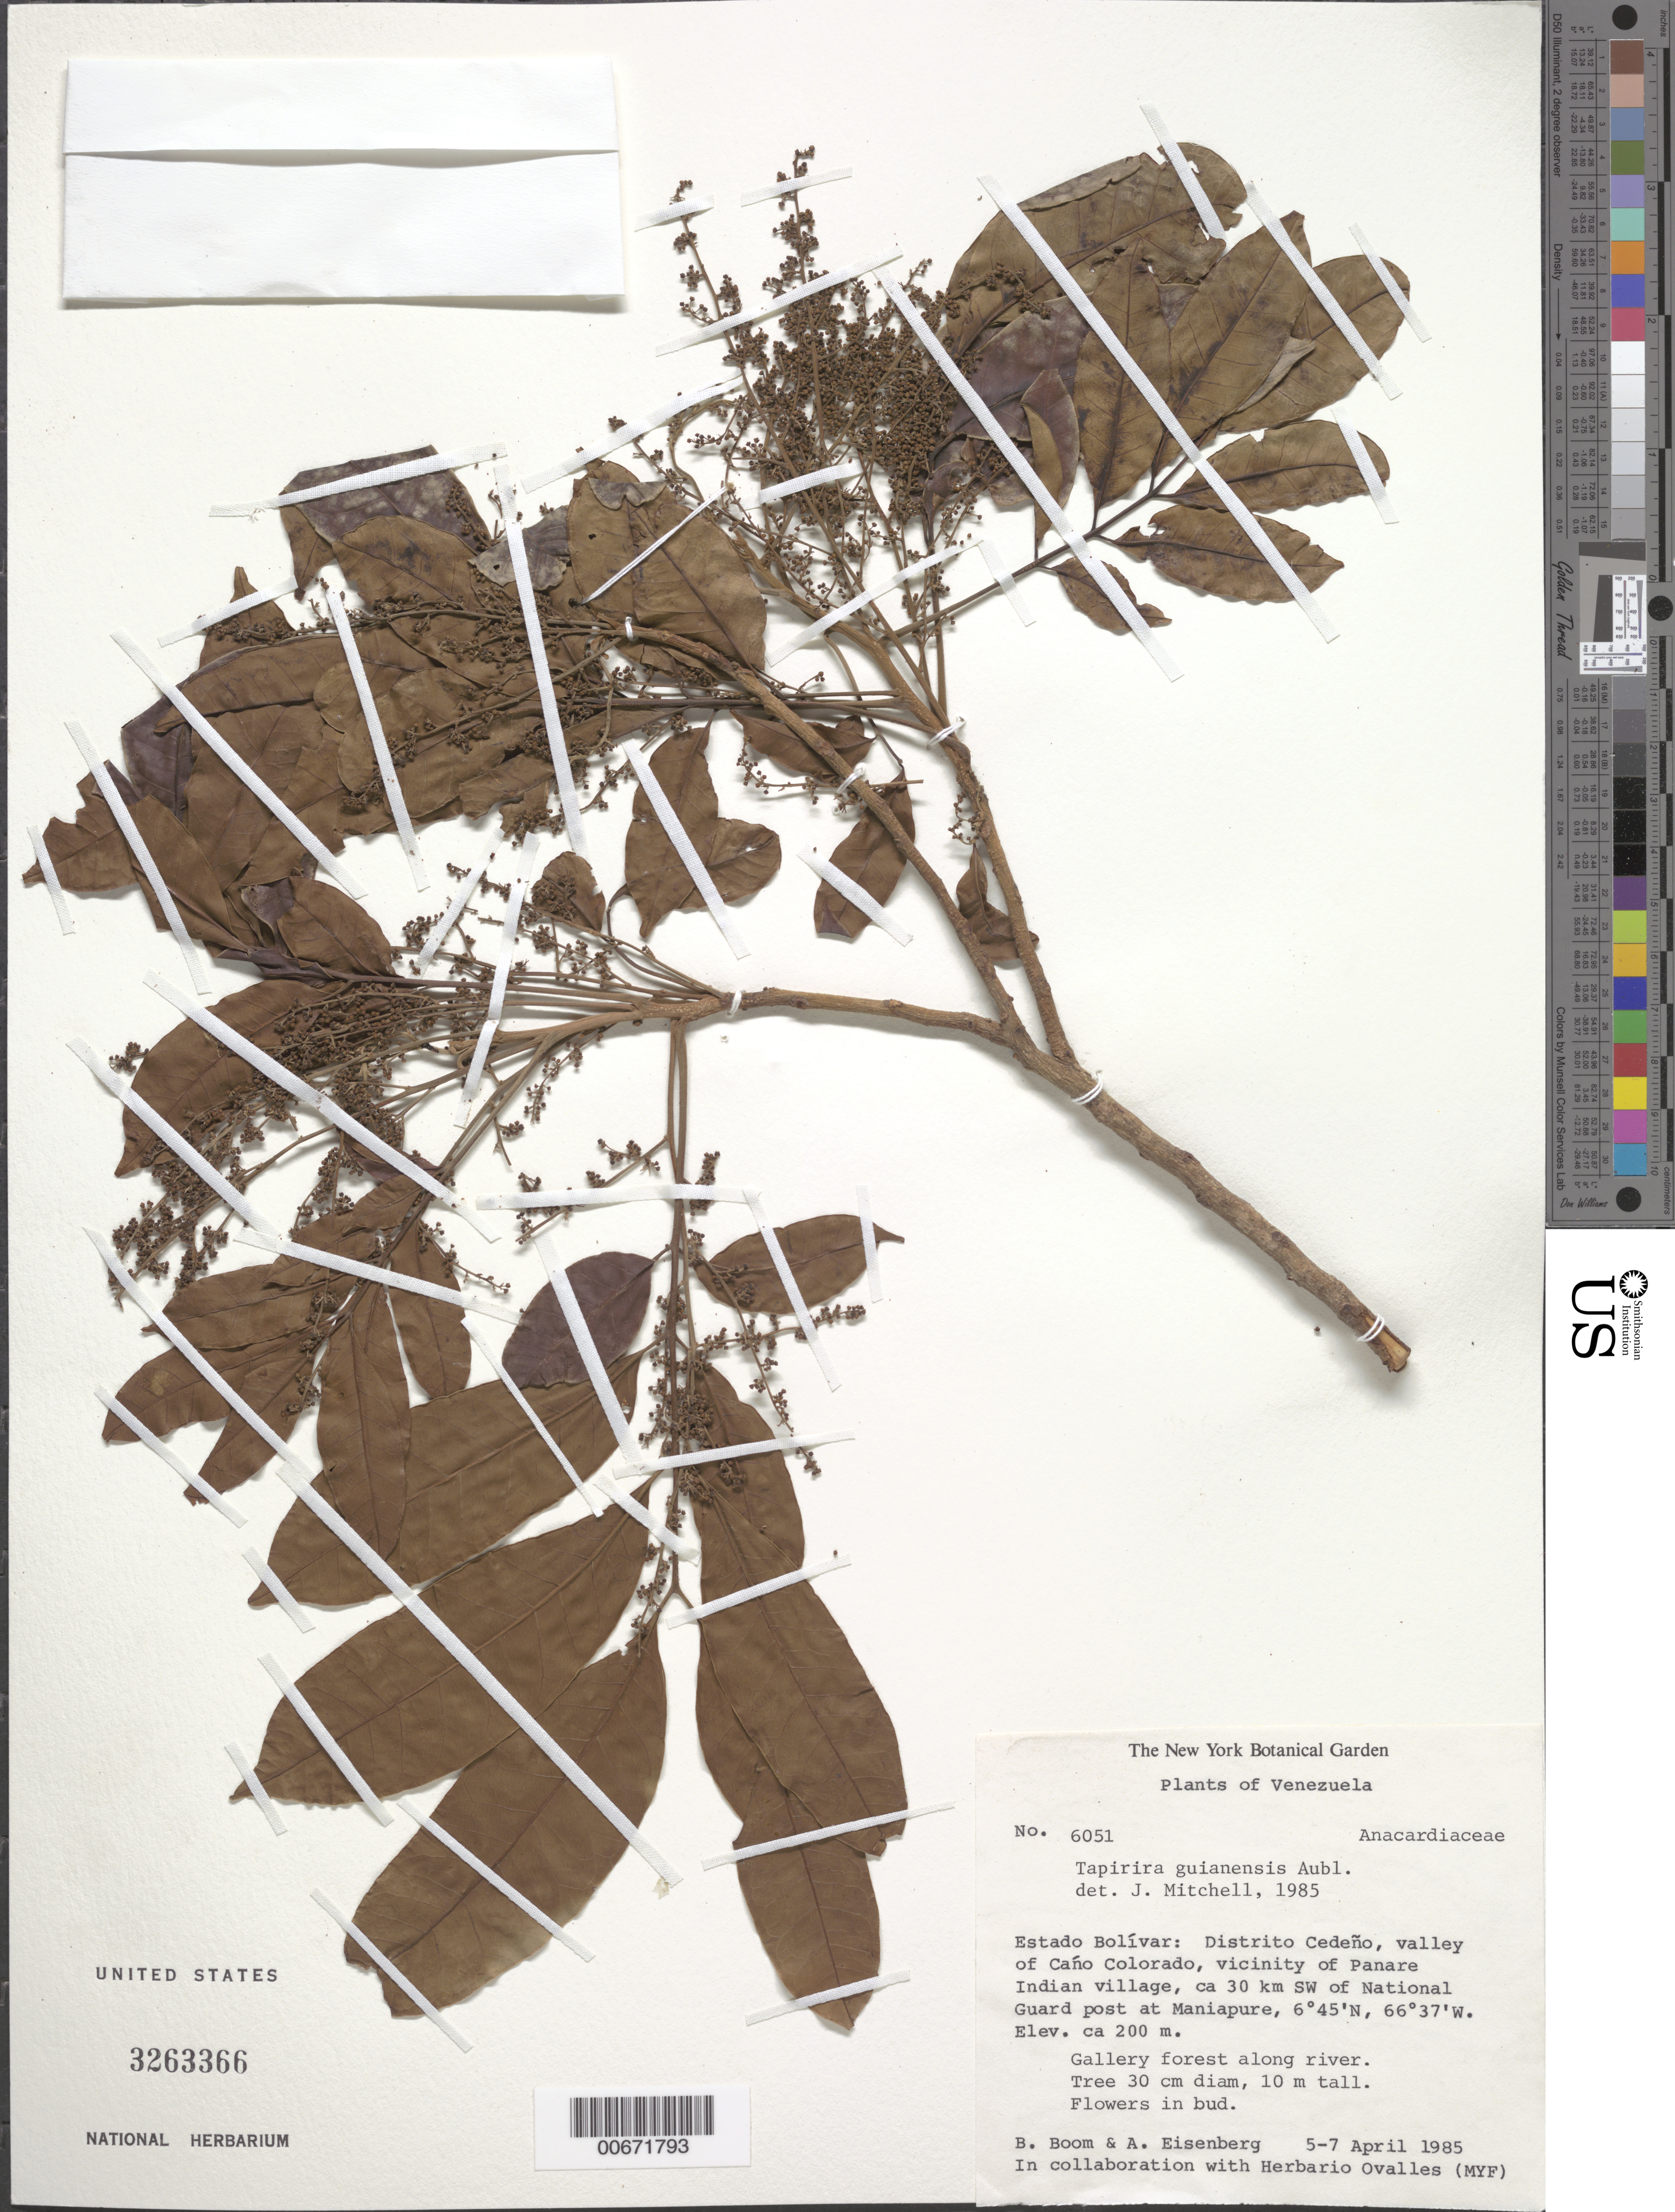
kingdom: Plantae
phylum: Tracheophyta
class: Magnoliopsida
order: Sapindales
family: Anacardiaceae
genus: Tapirira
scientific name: Tapirira guianensis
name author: Aubl.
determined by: Mitchell, John D.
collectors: B. M. Boom & A. Eisenberg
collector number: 6051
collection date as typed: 5-Apr-85 to 7-Apr-85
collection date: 1985-04-05/1985-04-07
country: Venezuela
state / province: Bolívar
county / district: Cedeño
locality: Caño Colorado valley, Panare Indian village vic., ca 30 km SW of National Guard post at Maniapure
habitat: Gallery forest along river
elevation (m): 200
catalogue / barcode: US 3263366